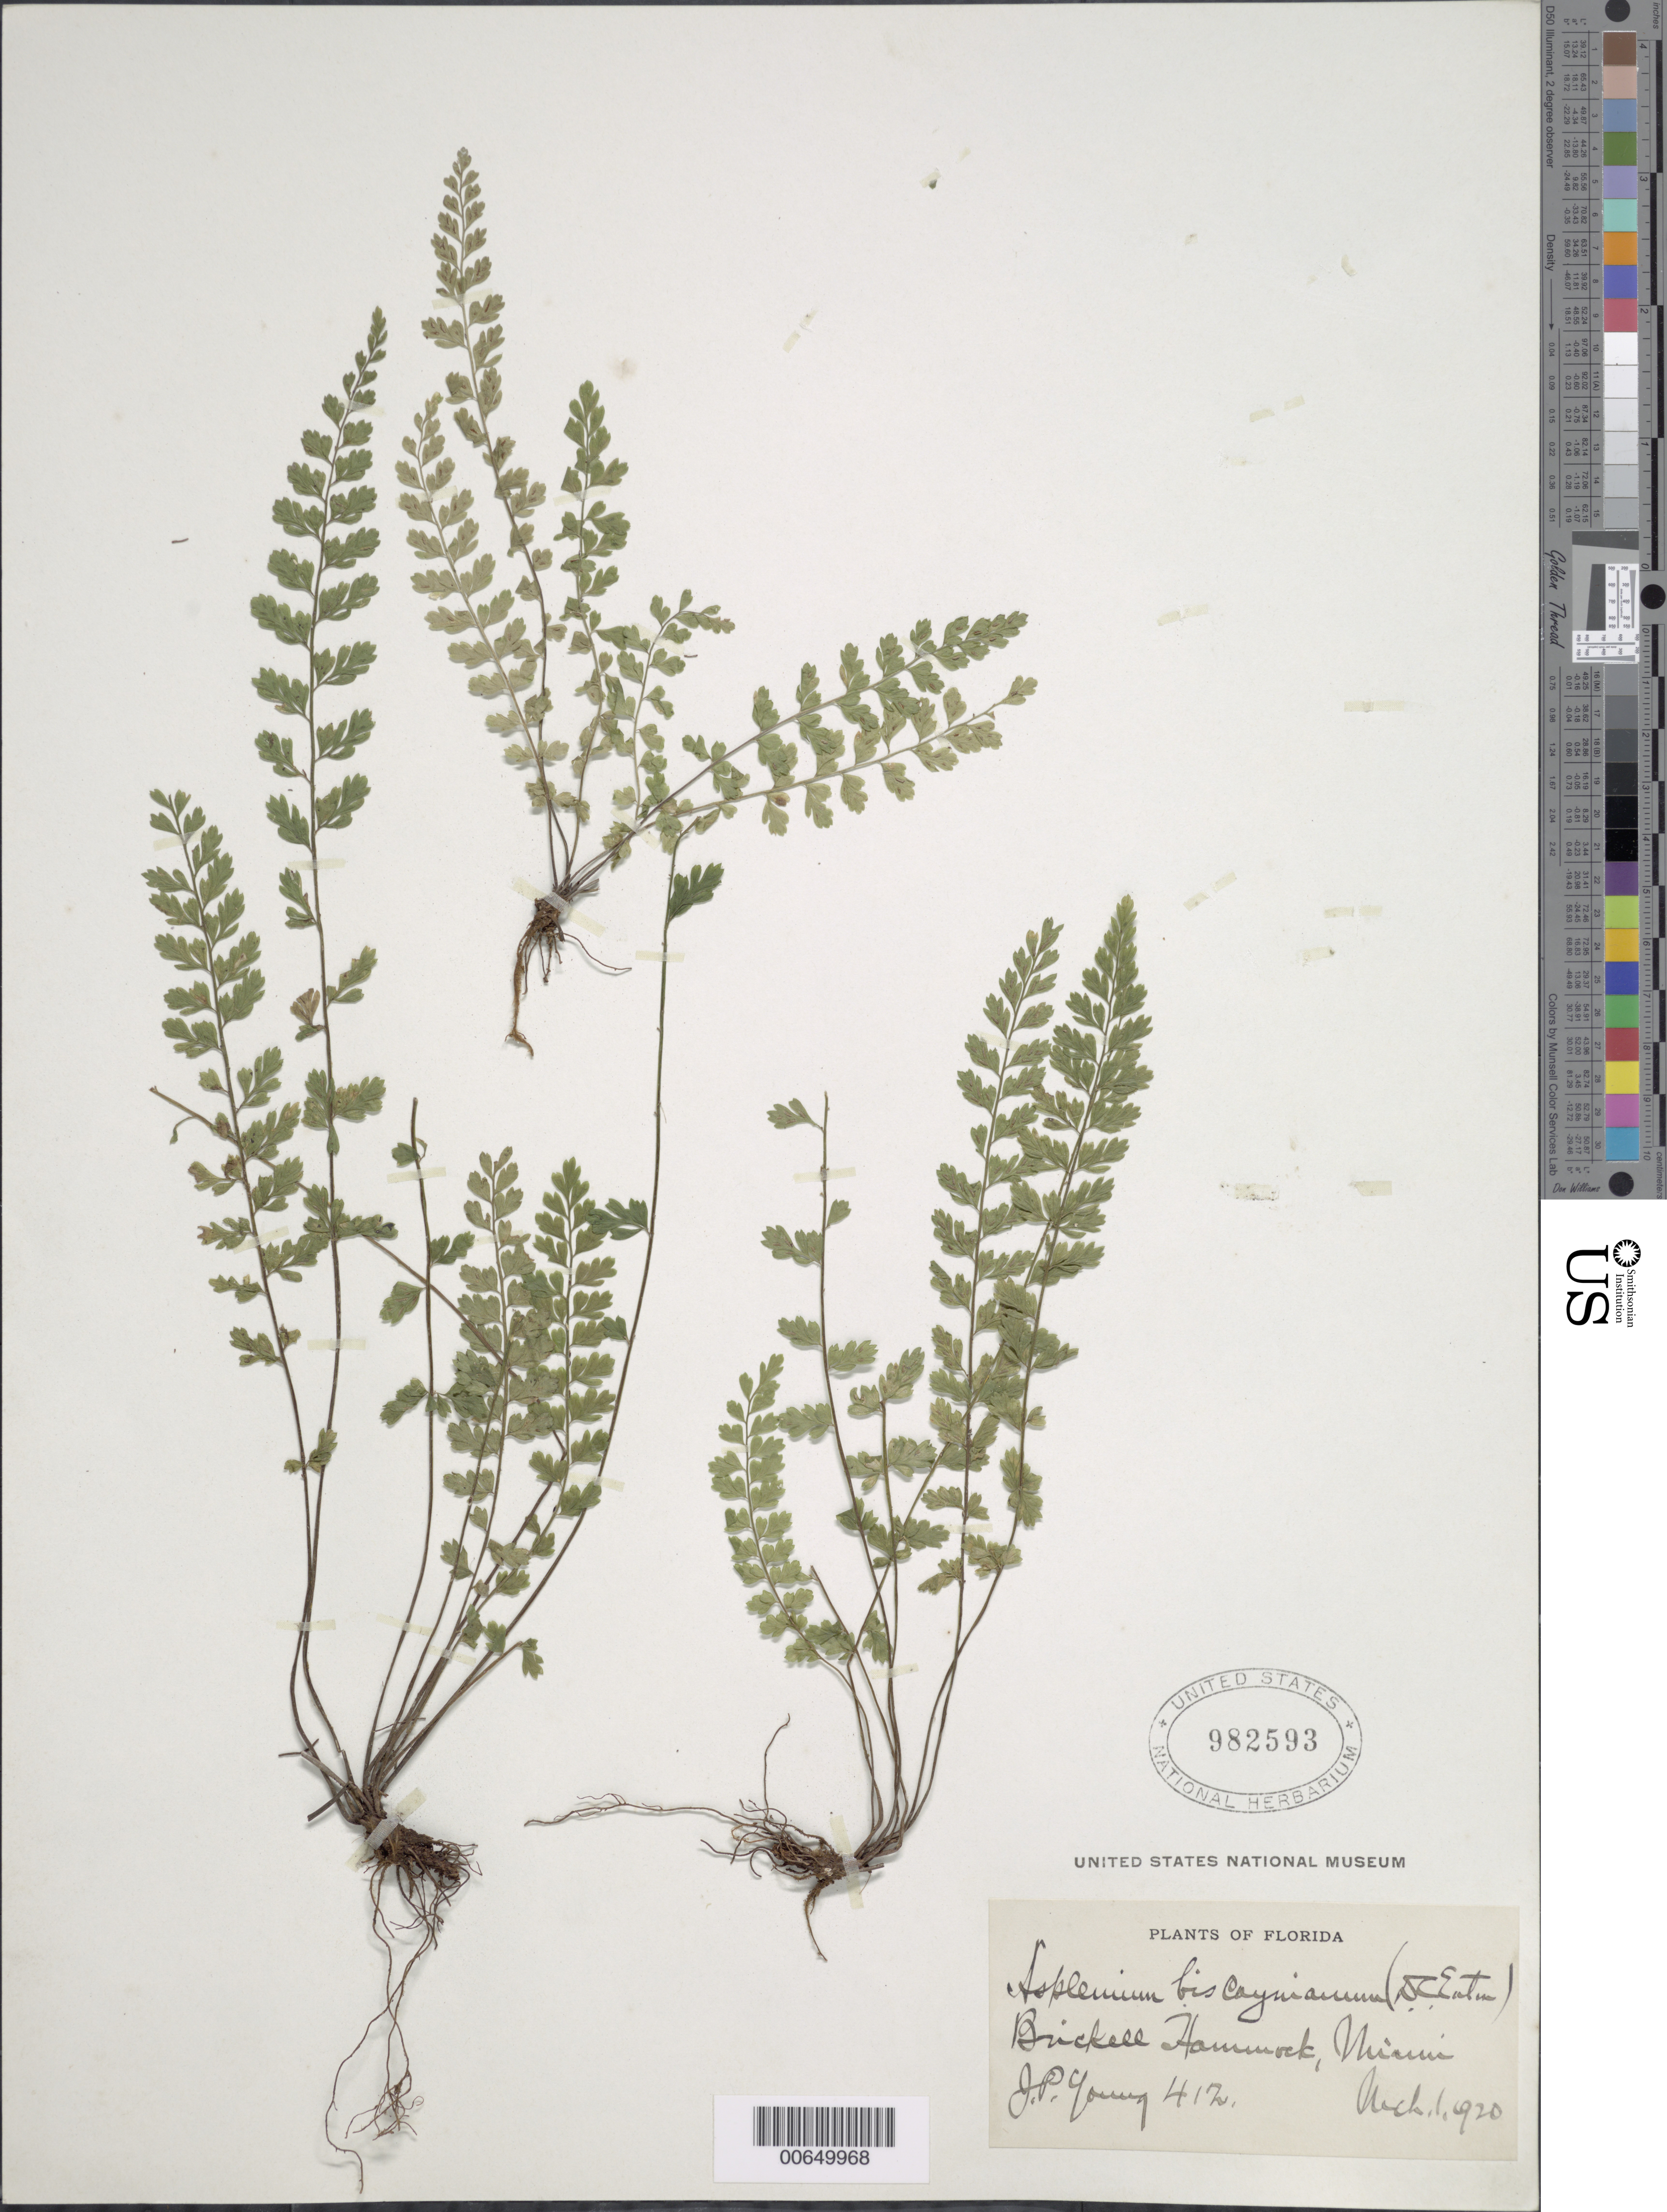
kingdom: Plantae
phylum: Tracheophyta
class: Polypodiopsida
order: Polypodiales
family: Aspleniaceae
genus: Asplenium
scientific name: Asplenium biscayneanum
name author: A.A. Eaton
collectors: J. P. Young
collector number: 412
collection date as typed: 01 Mar 1920 or 03 Jan 1920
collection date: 1920-01-03 or 1920-03-01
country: United States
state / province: Florida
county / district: Dade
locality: Brickell Hammock, Miami.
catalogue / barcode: US 982593